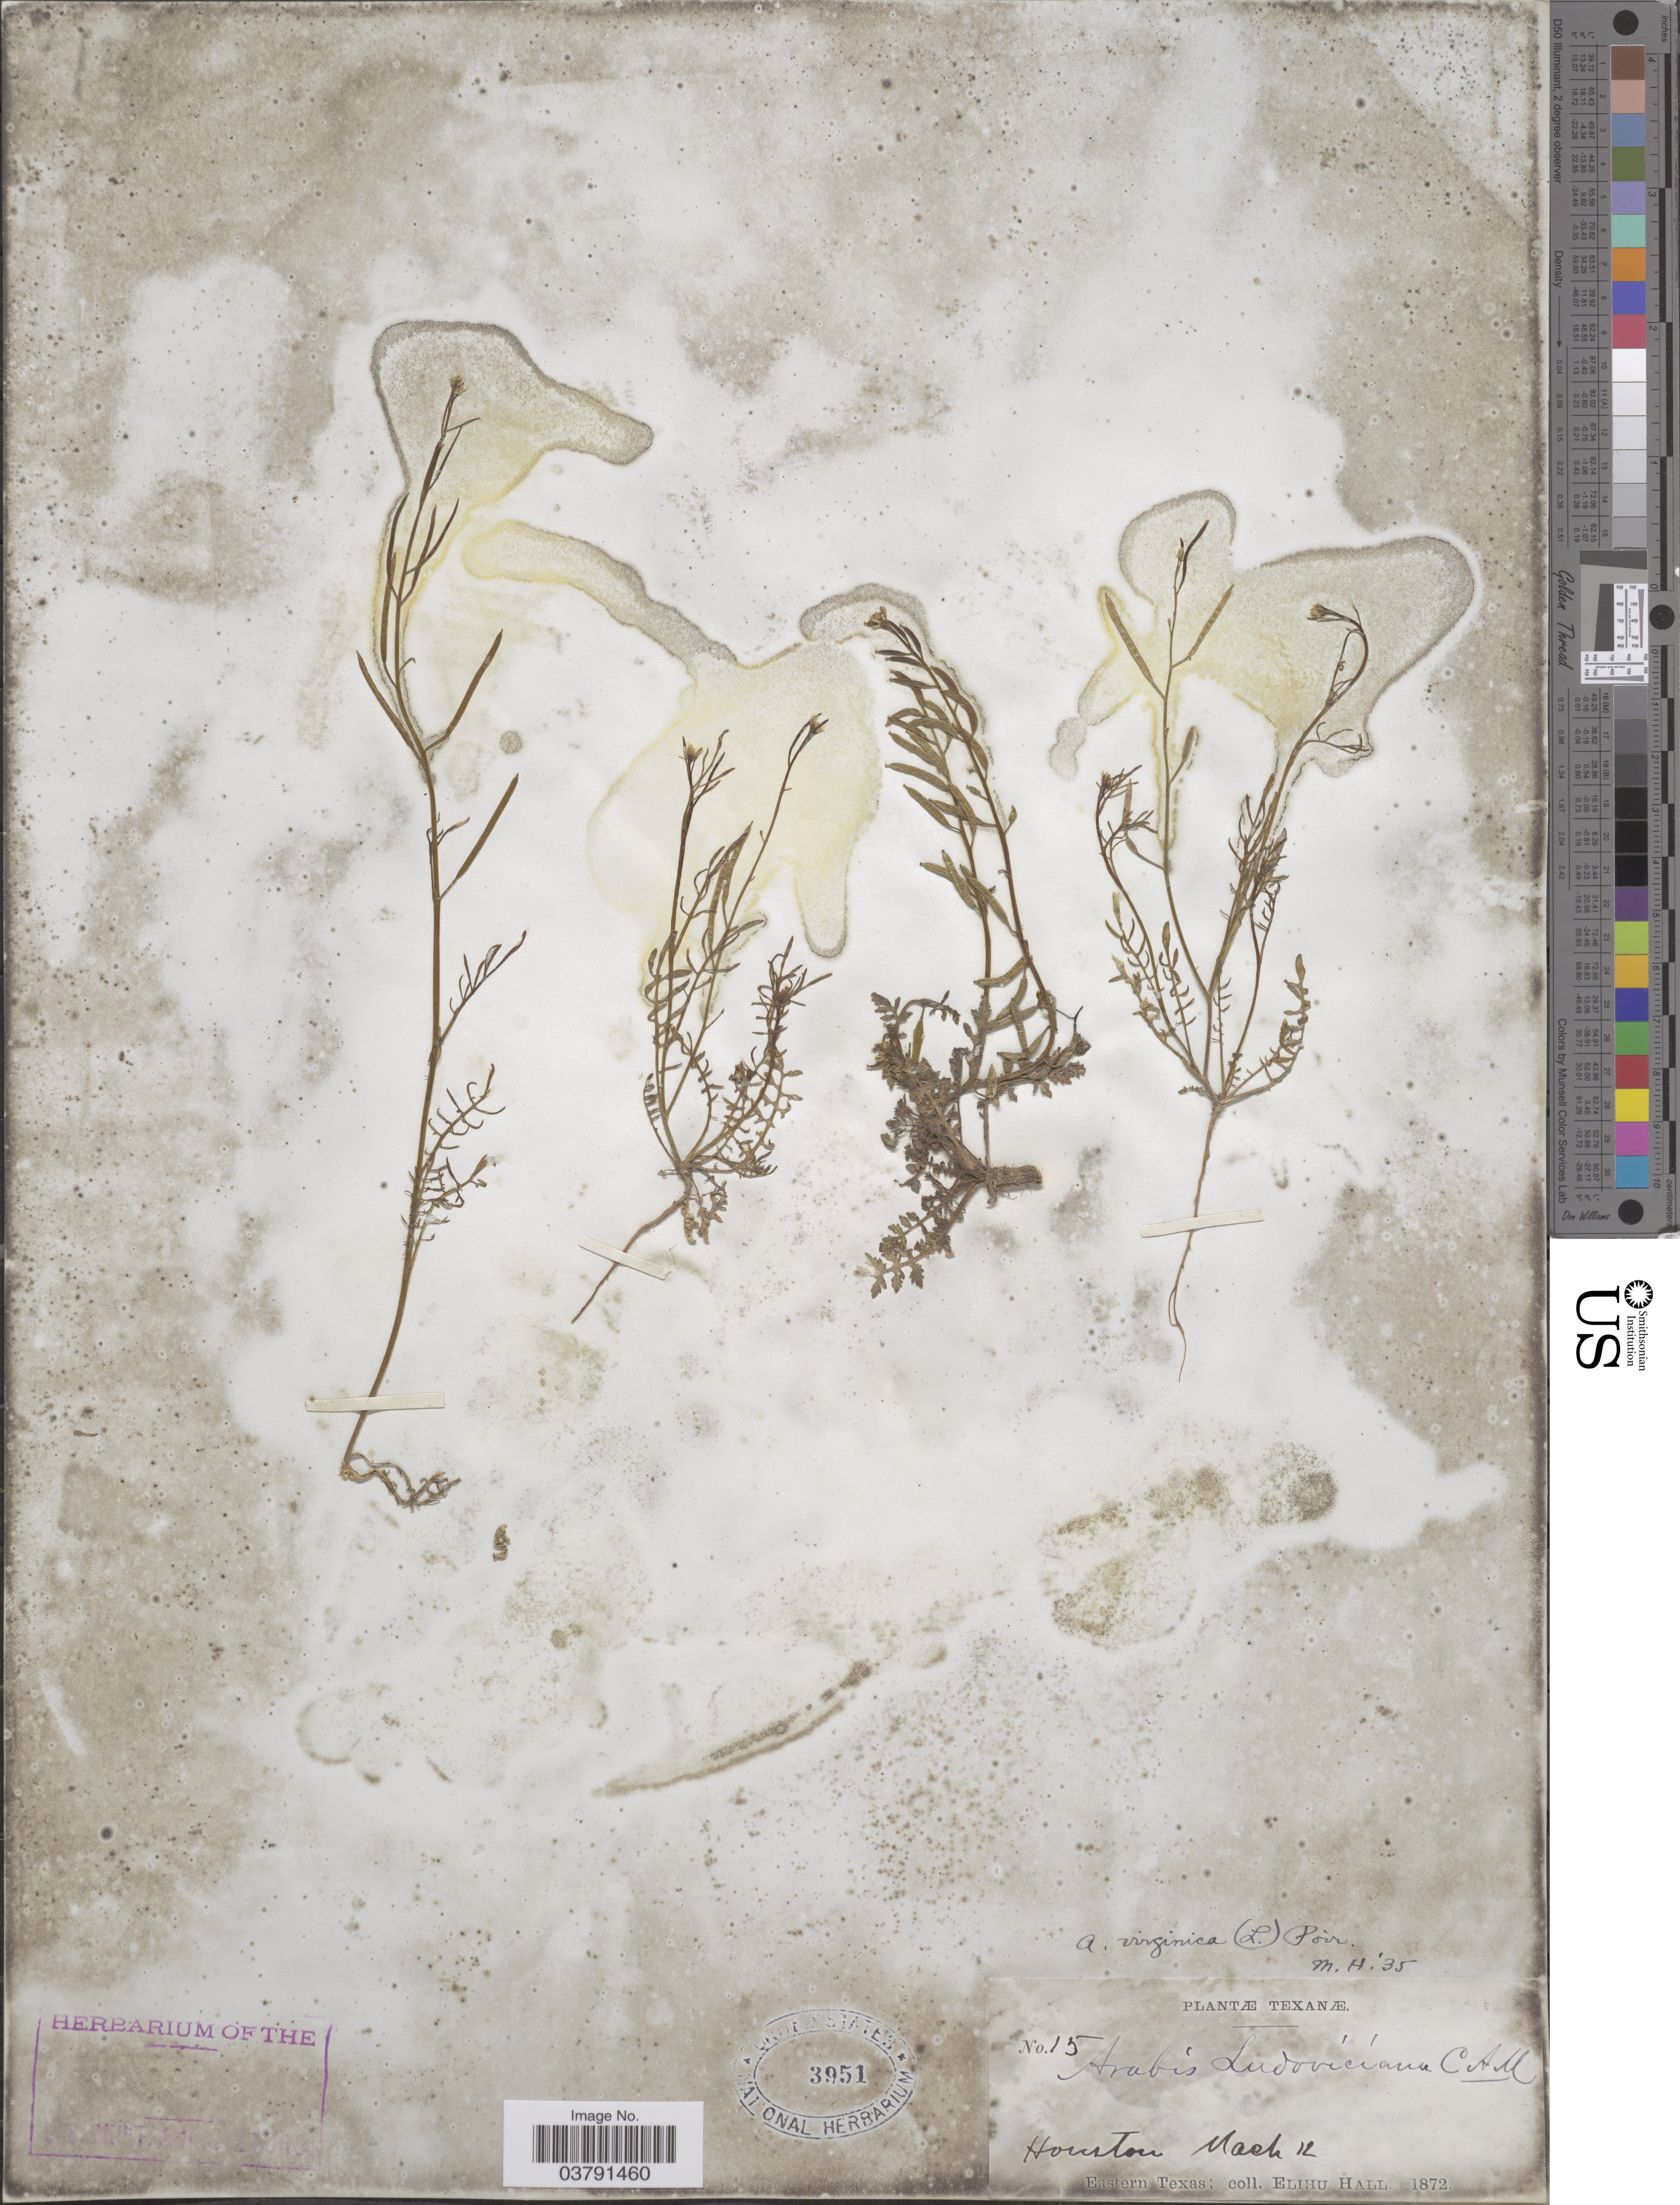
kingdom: Plantae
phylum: Tracheophyta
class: Magnoliopsida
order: Brassicales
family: Brassicaceae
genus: Planodes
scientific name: Planodes virginicum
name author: (L.) Greene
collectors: E. Hall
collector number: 15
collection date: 1872-03-12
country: United States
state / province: Texas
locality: Houston. Eastern Texas.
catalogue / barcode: US 3951